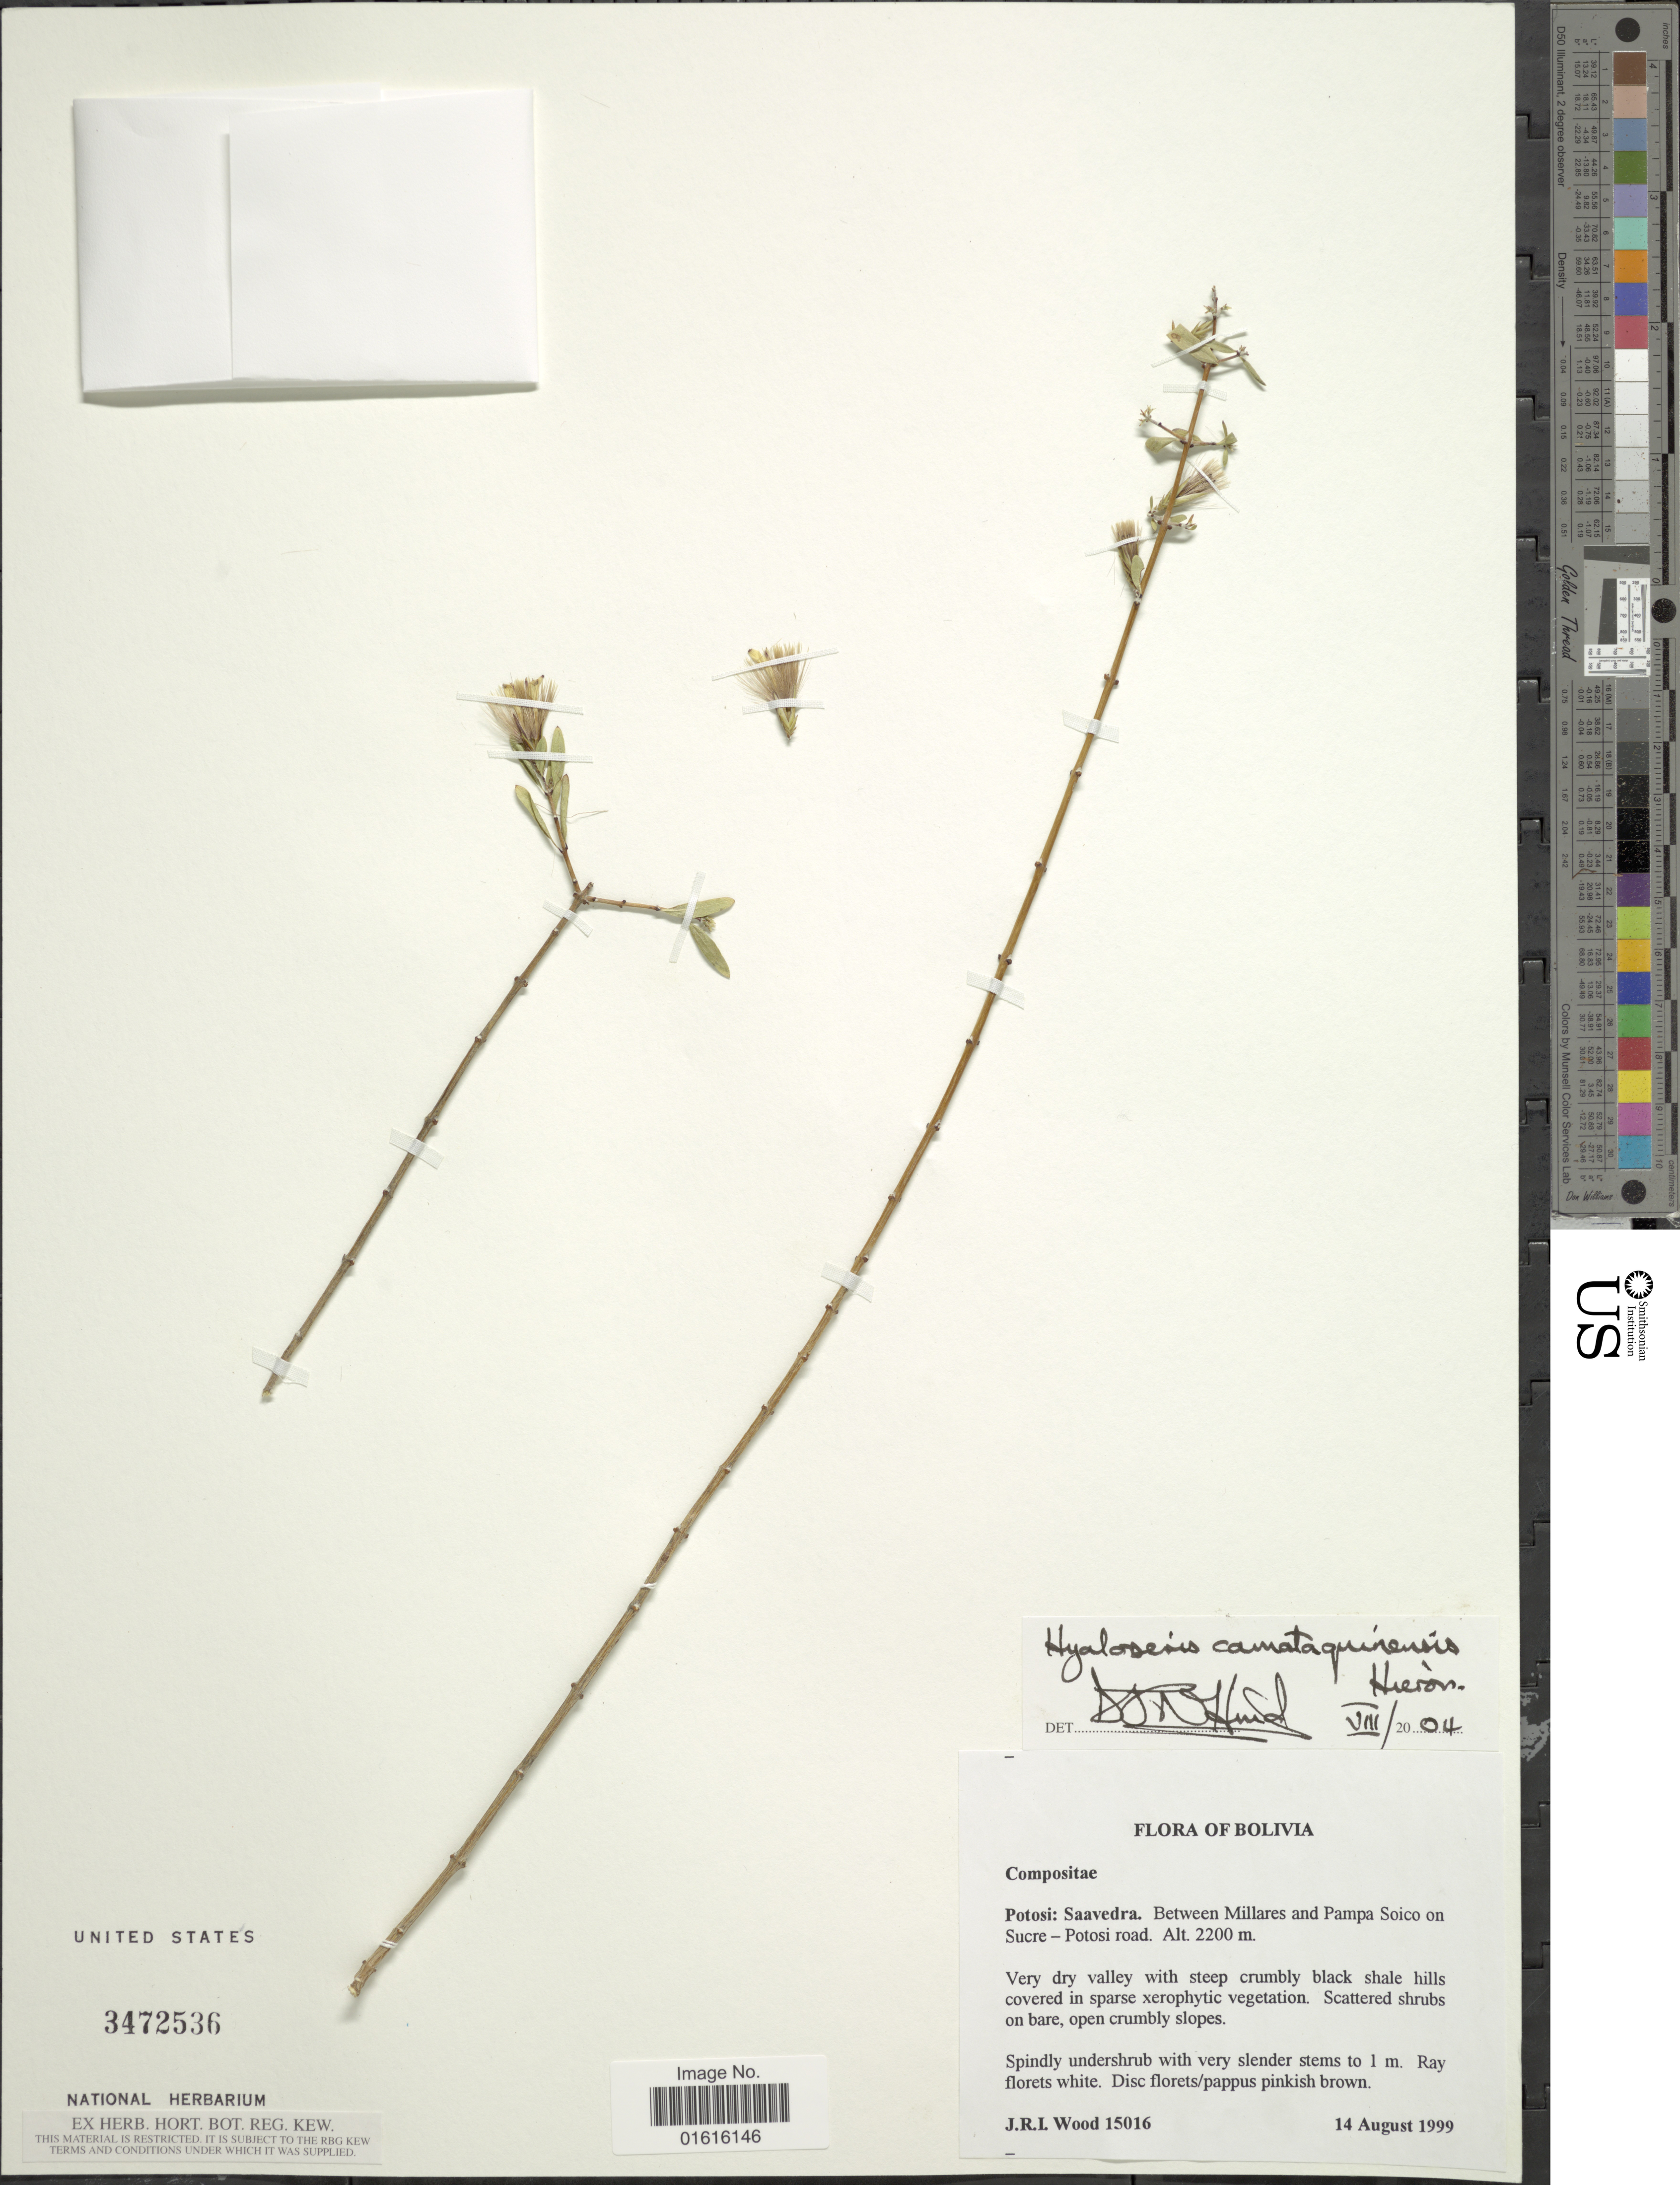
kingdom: Plantae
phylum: Tracheophyta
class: Magnoliopsida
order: Asterales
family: Asteraceae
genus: Hyaloseris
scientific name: Hyaloseris catamaquiensis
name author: Hieron. in Fiebrig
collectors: J. R. I. Wood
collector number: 15016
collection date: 1999-08-14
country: Bolivia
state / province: Potosi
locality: Saavedra. Between Millares and Pampa Soico on Sucre-Potosi road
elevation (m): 2200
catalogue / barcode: US 3472536